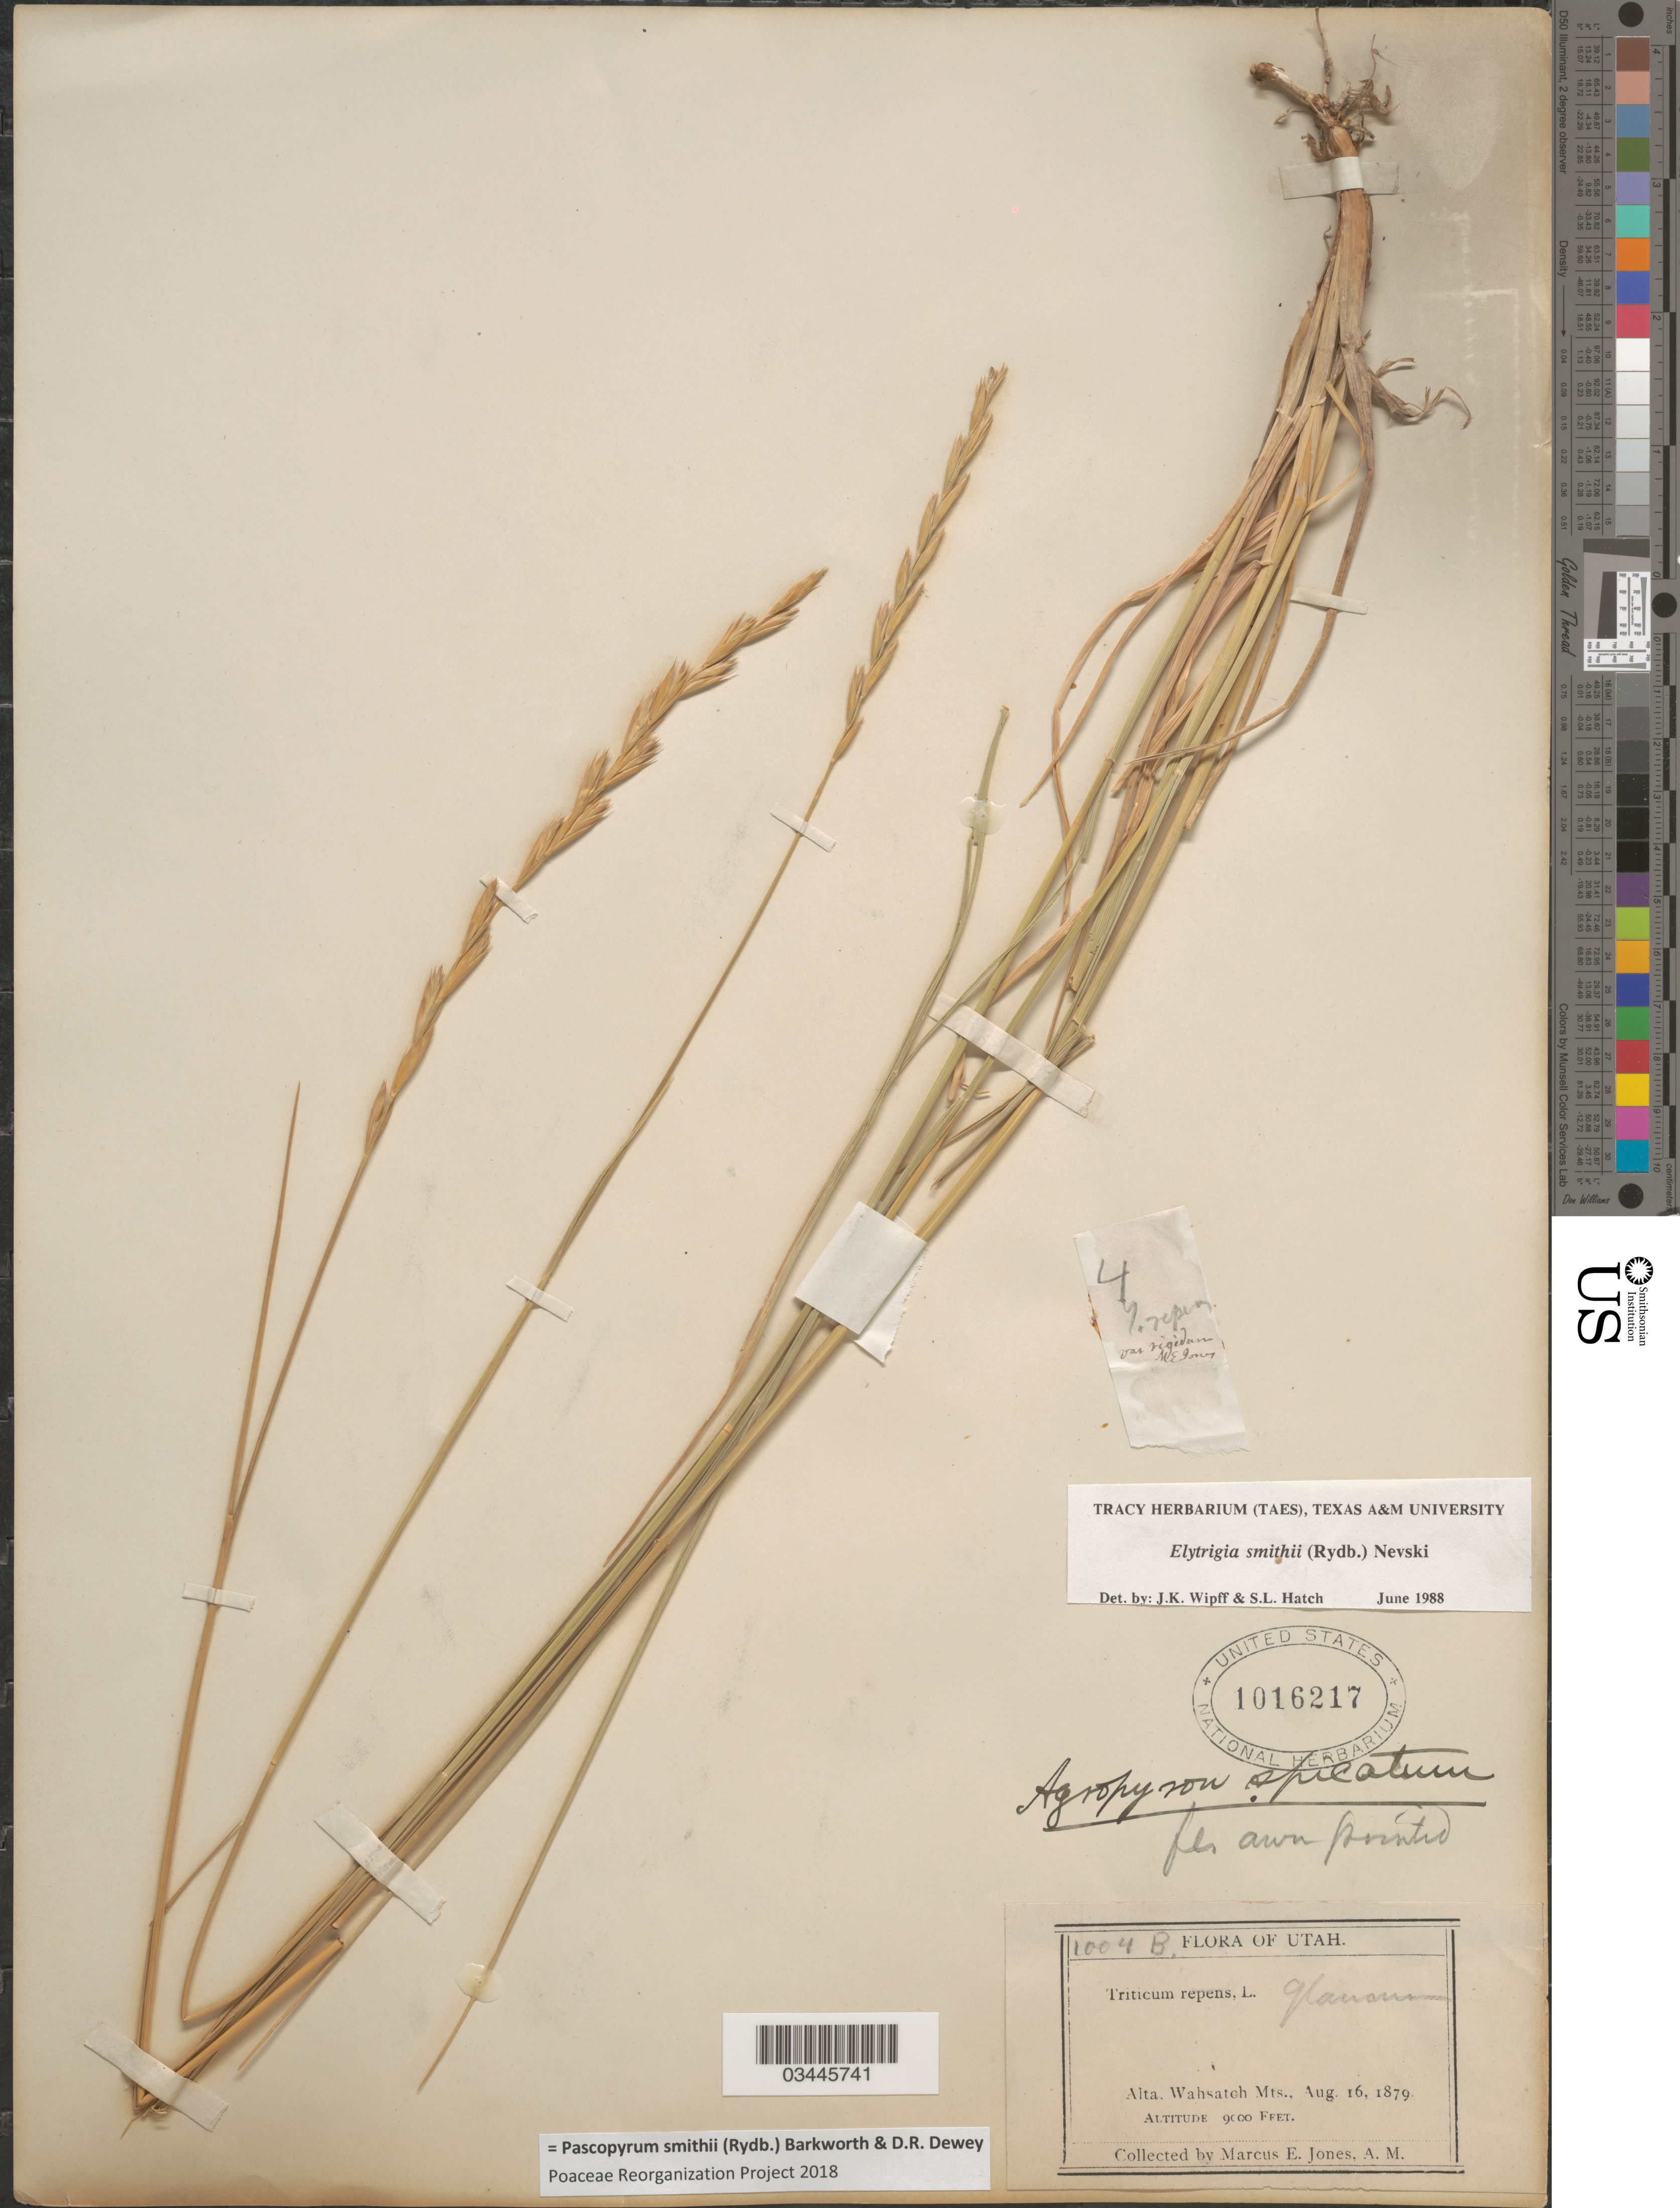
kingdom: Plantae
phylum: Tracheophyta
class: Liliopsida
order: Poales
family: Poaceae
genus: Pascopyrum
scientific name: Pascopyrum smithii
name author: (Rydb.) Barkworth & Dewey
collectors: M. E. Jones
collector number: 1004B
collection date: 1879-08-16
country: United States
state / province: Utah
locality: Alta. Wahsatch Mts.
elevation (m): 2743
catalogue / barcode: US 1016217